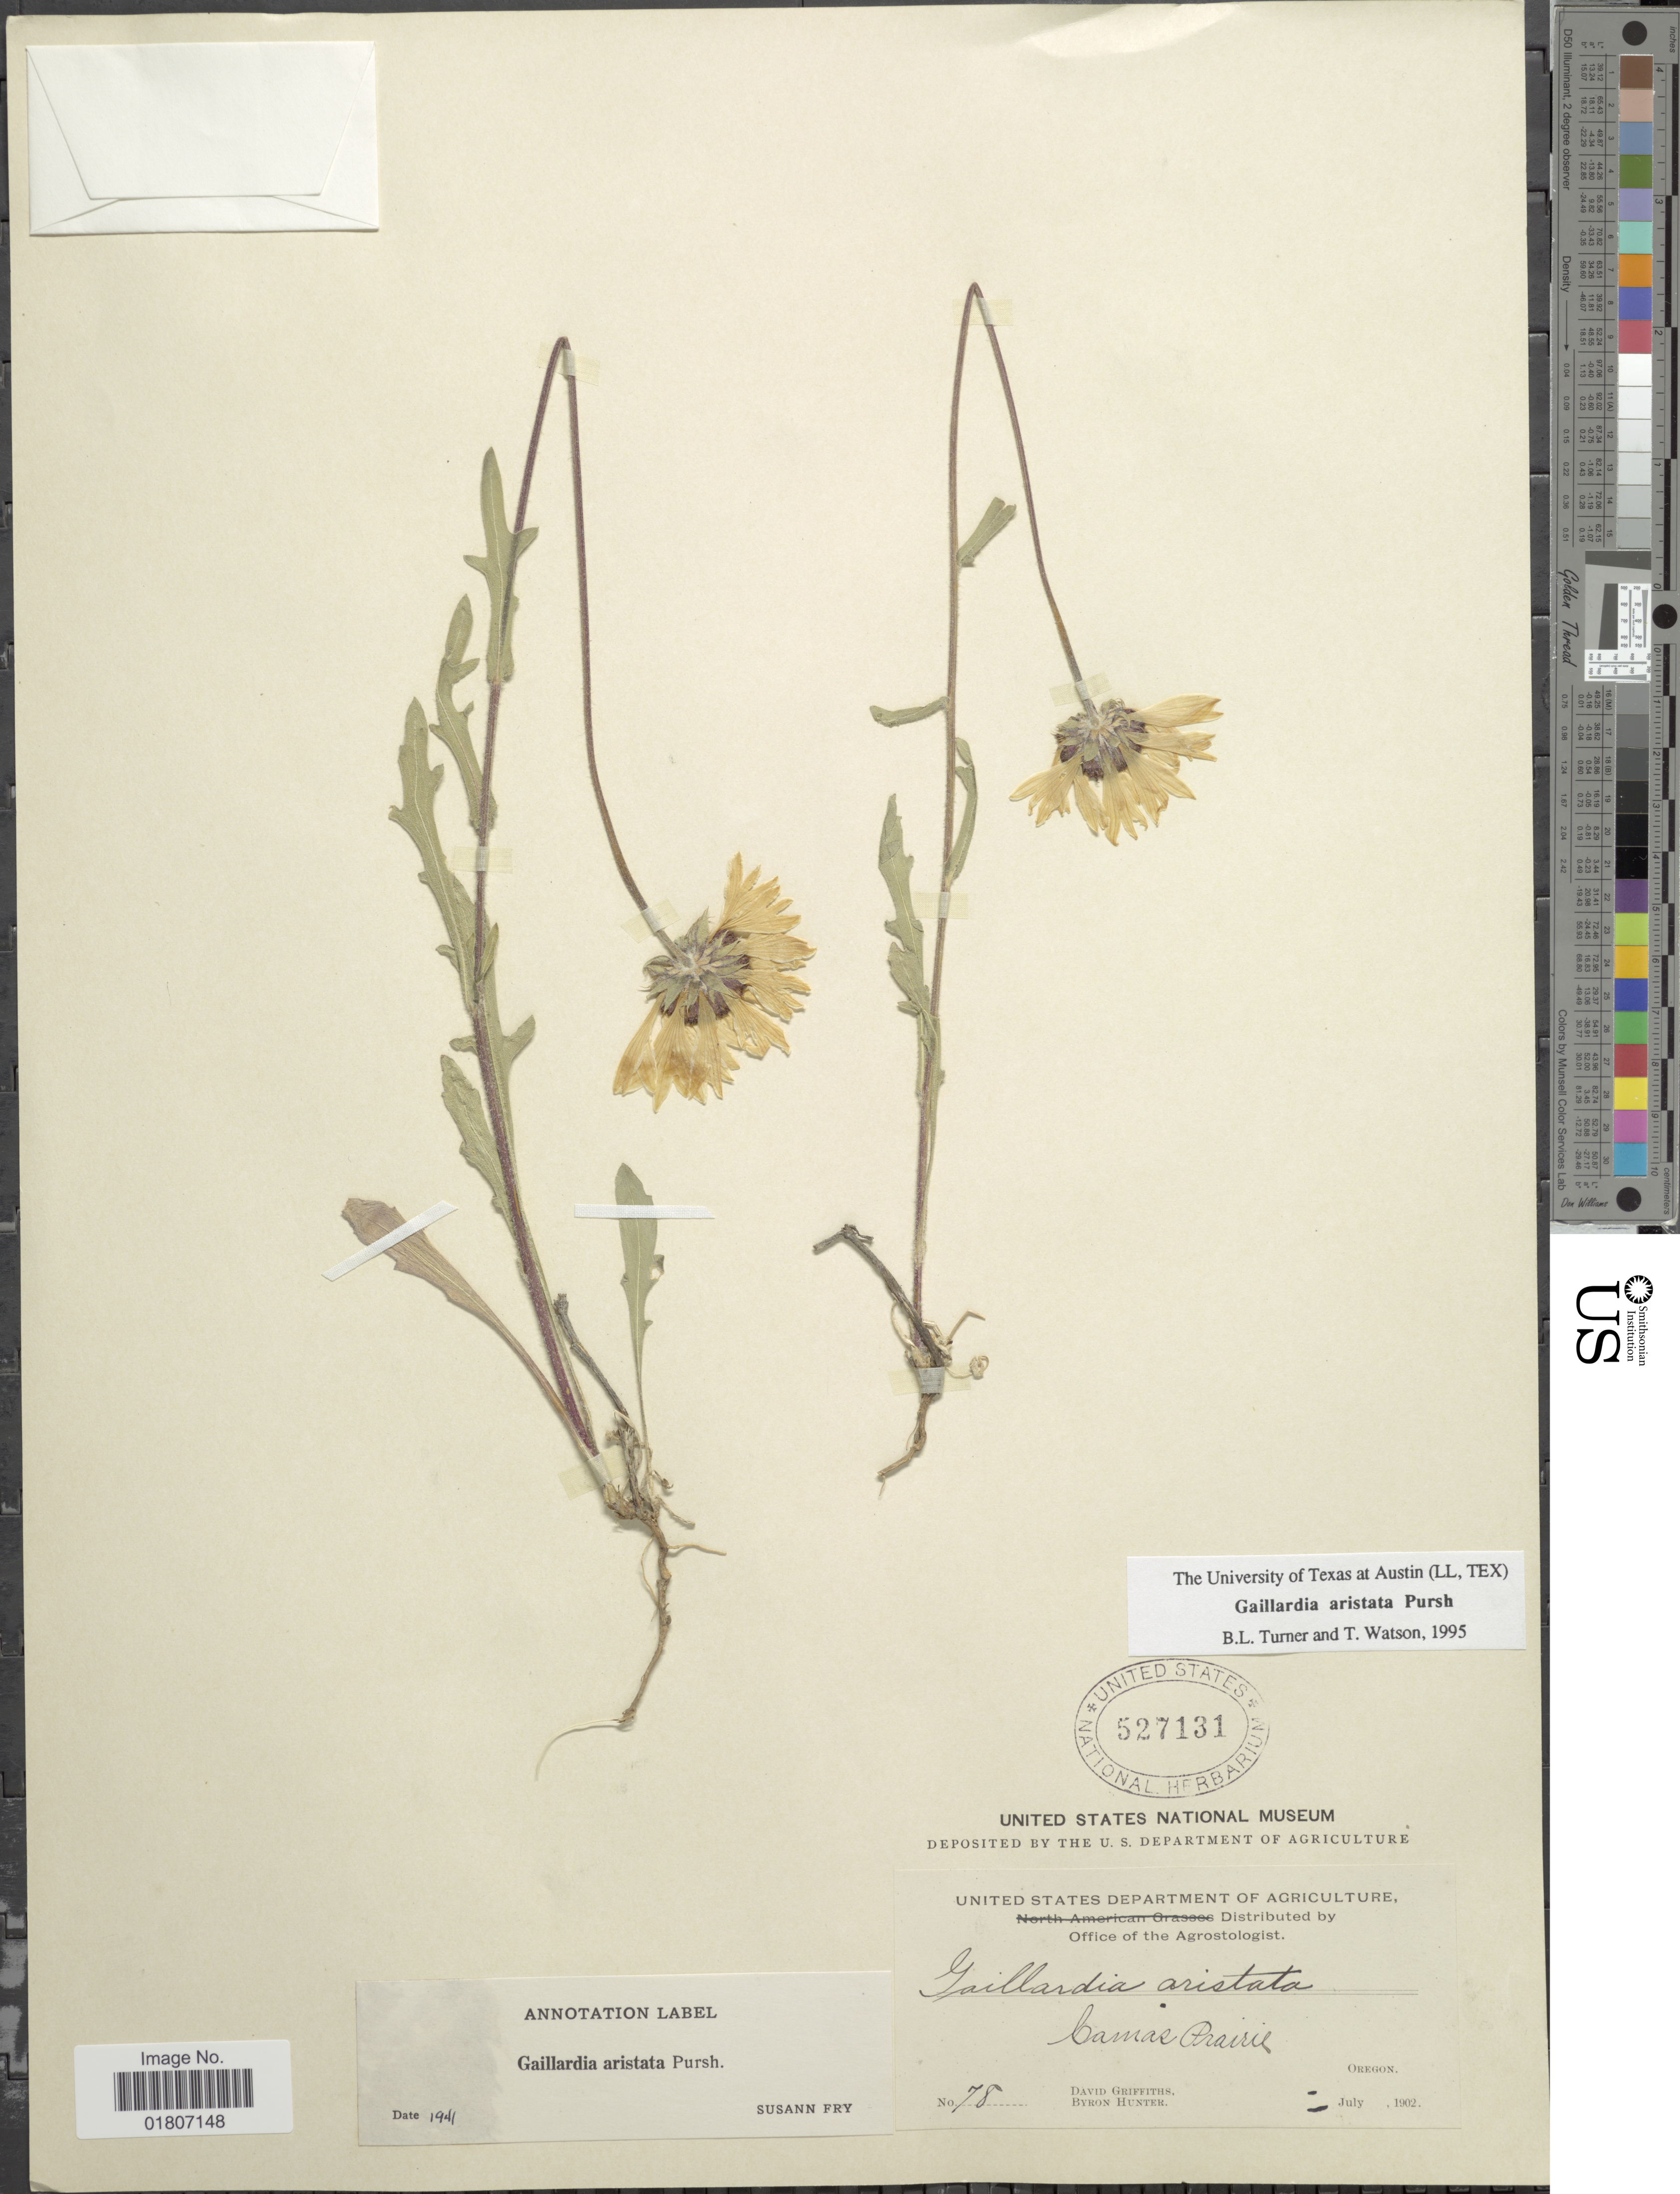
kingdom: Plantae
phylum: Tracheophyta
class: Magnoliopsida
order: Asterales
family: Asteraceae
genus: Gaillardia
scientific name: Gaillardia aristata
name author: Pursh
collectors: D. Griffiths & D. Hunter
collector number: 78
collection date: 1902-07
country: United States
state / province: Oregon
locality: Camas Prairie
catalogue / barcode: US 527131